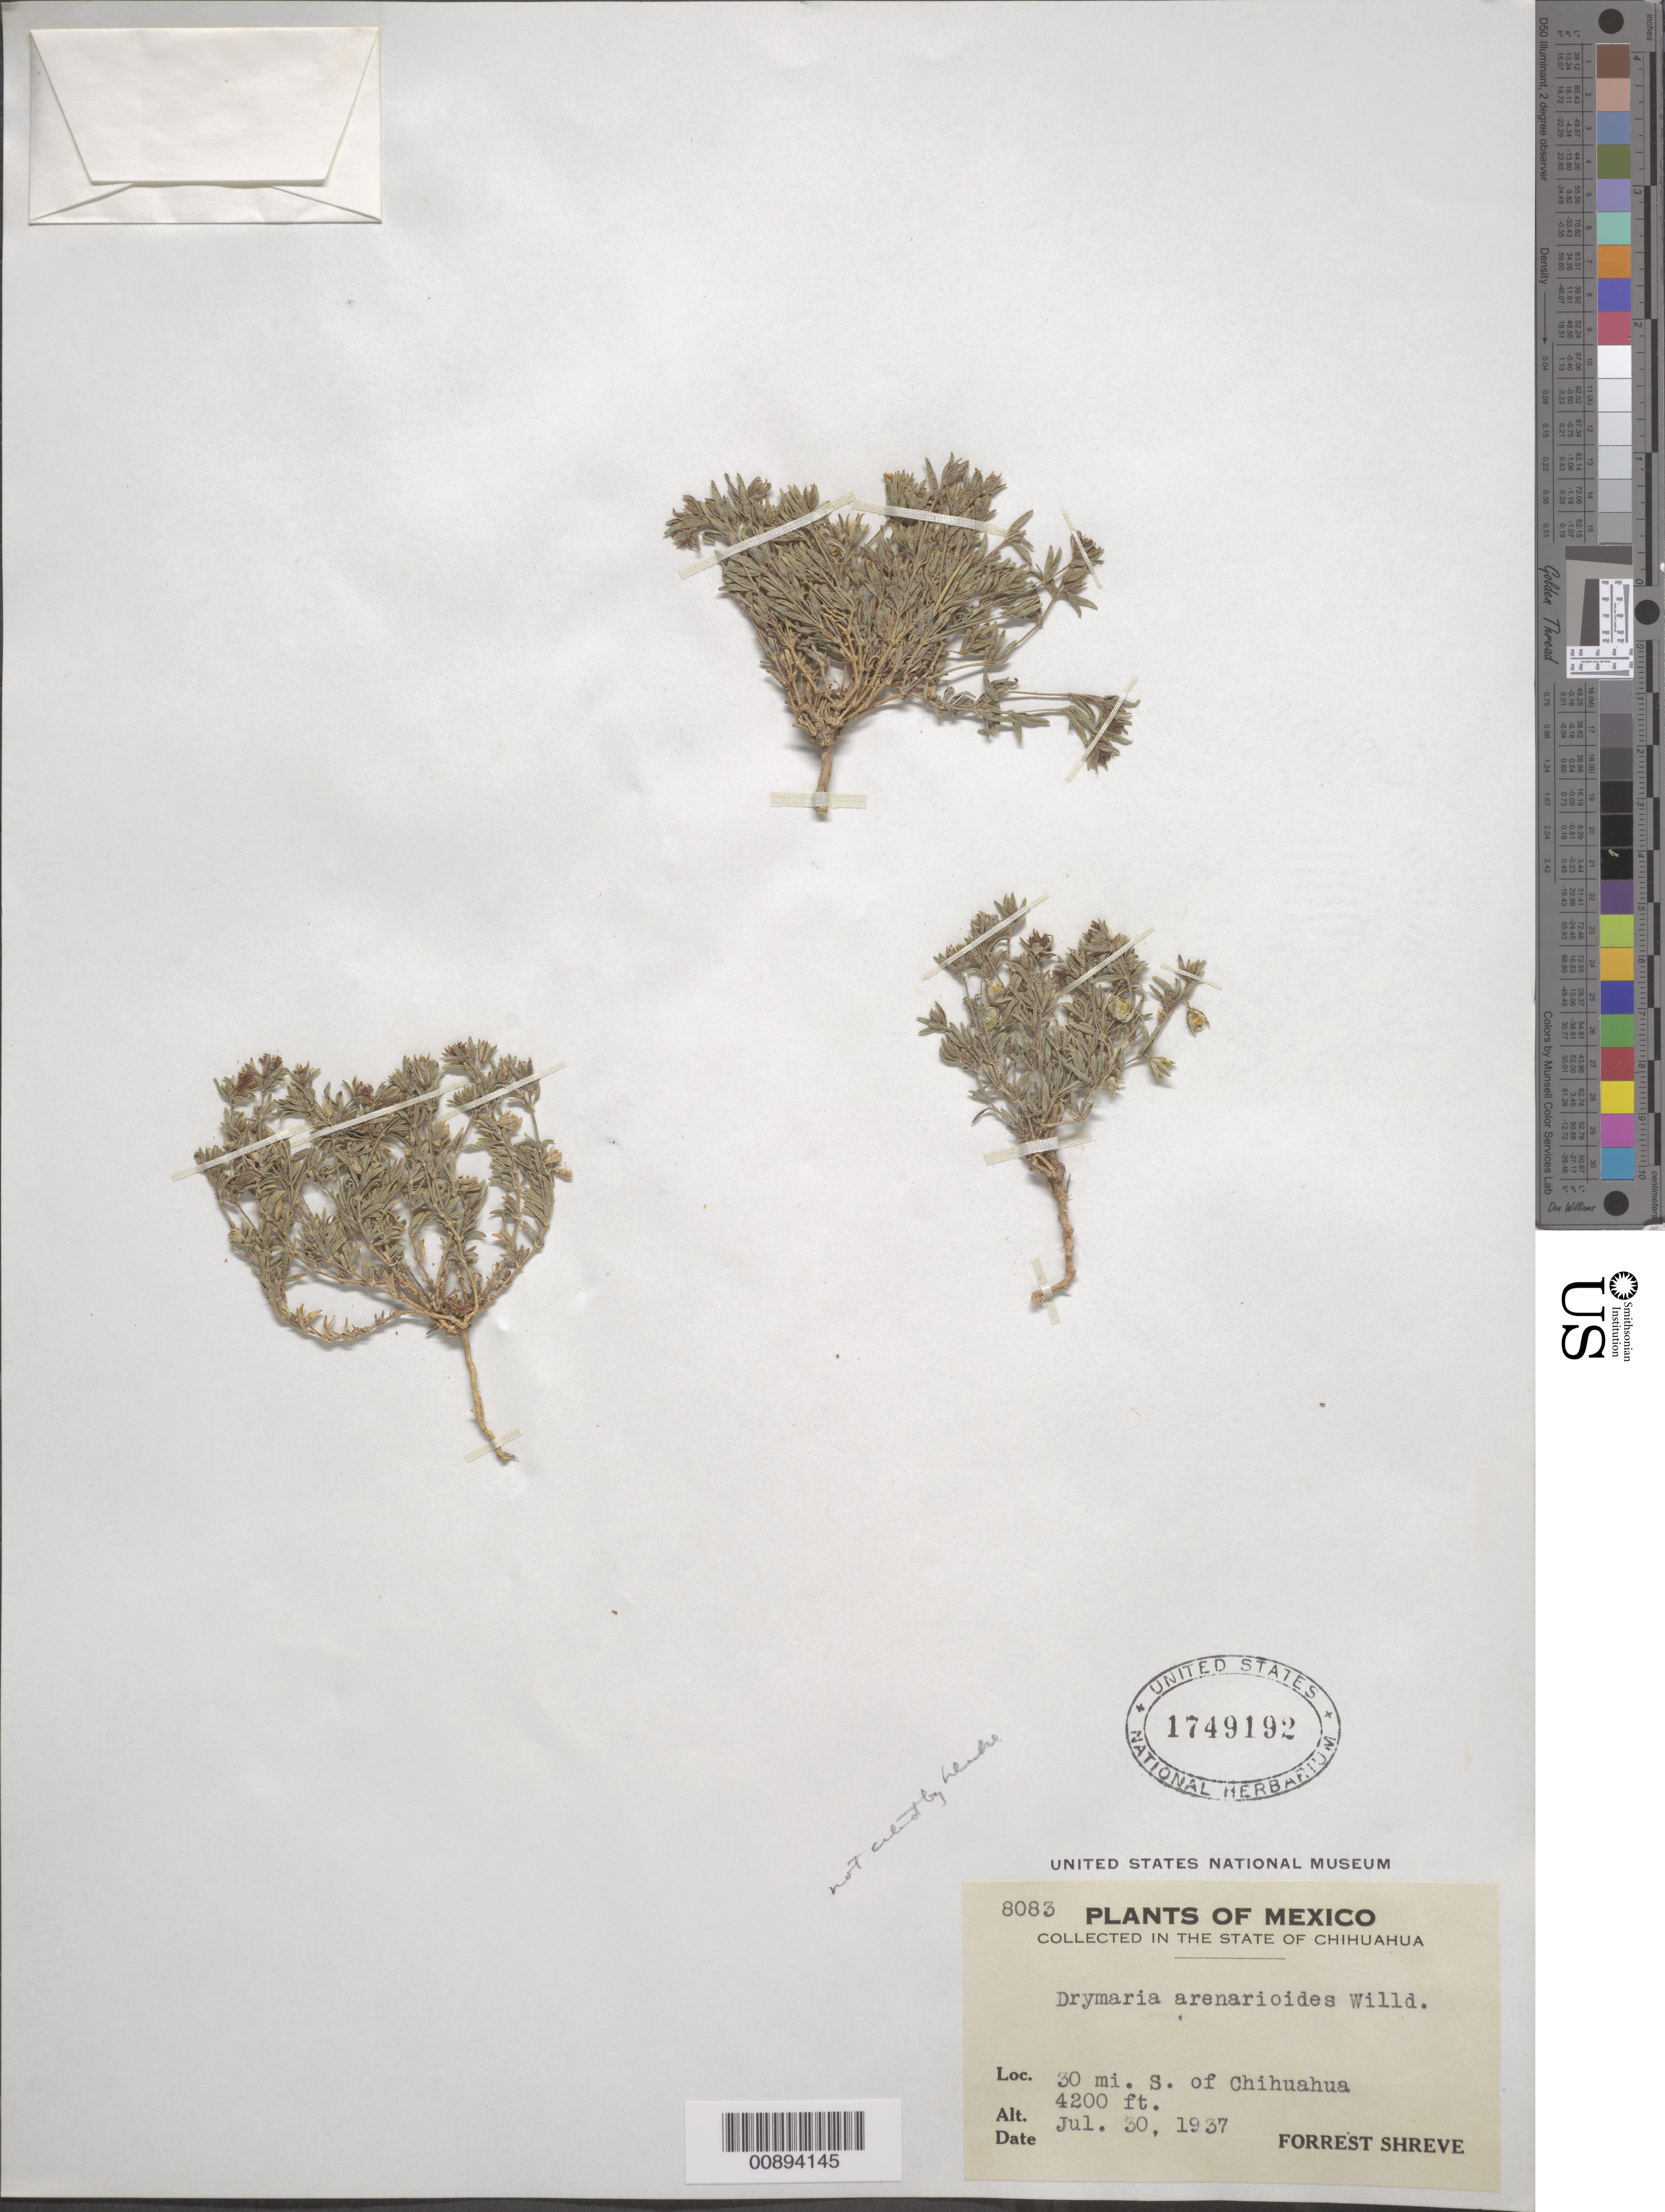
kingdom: Plantae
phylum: Tracheophyta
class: Magnoliopsida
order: Caryophyllales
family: Caryophyllaceae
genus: Drymaria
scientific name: Drymaria arenarioides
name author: Willd. ex Roem. & Schult.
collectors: F. Shreve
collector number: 8083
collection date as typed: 30 Jul 1937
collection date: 1937-07-30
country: Mexico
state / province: Chihuahua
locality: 30 mi. S of Chihuahua.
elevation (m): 1280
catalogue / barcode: US 1749192